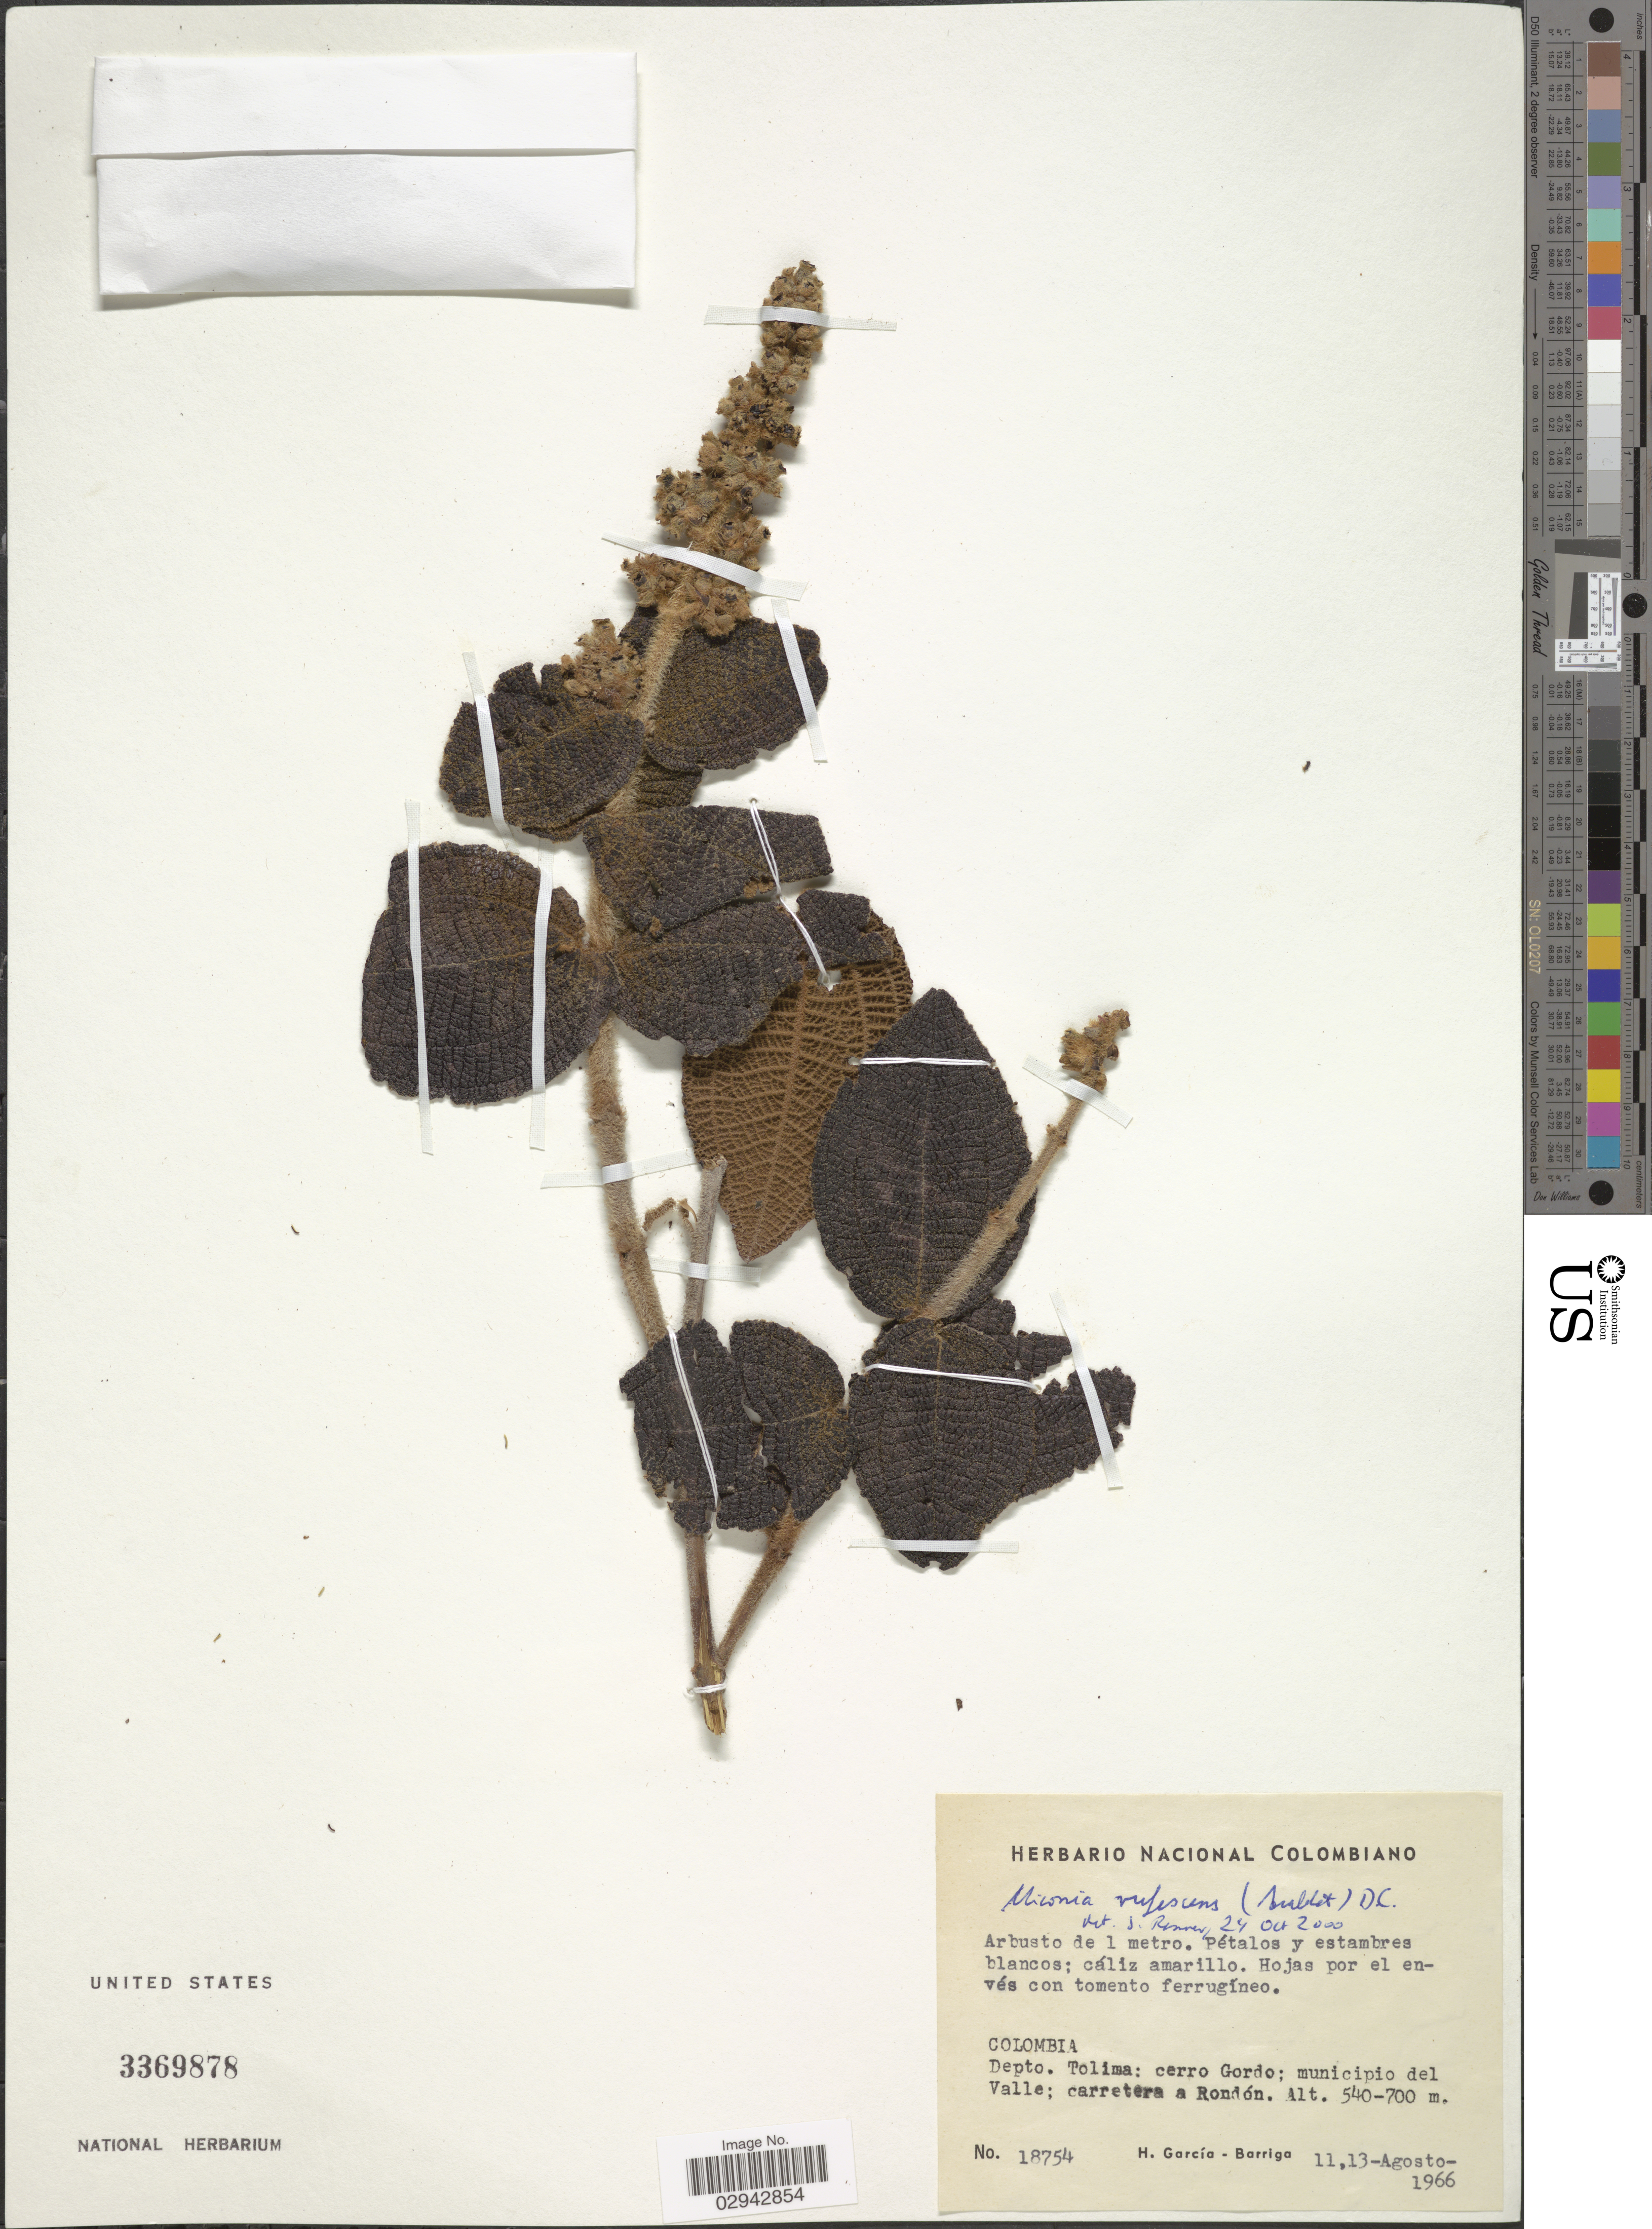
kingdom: Plantae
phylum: Tracheophyta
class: Magnoliopsida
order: Myrtales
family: Melastomataceae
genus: Miconia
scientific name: Miconia rufescens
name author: (Aubl.) DC.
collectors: H. García Barriga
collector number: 18754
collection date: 1966-08-11/1966-08-13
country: Colombia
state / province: Tolima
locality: Depto. Tolima: cerro Gordo; municipio del Valle; carretera a Rondón.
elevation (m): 540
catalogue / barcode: US 3369878